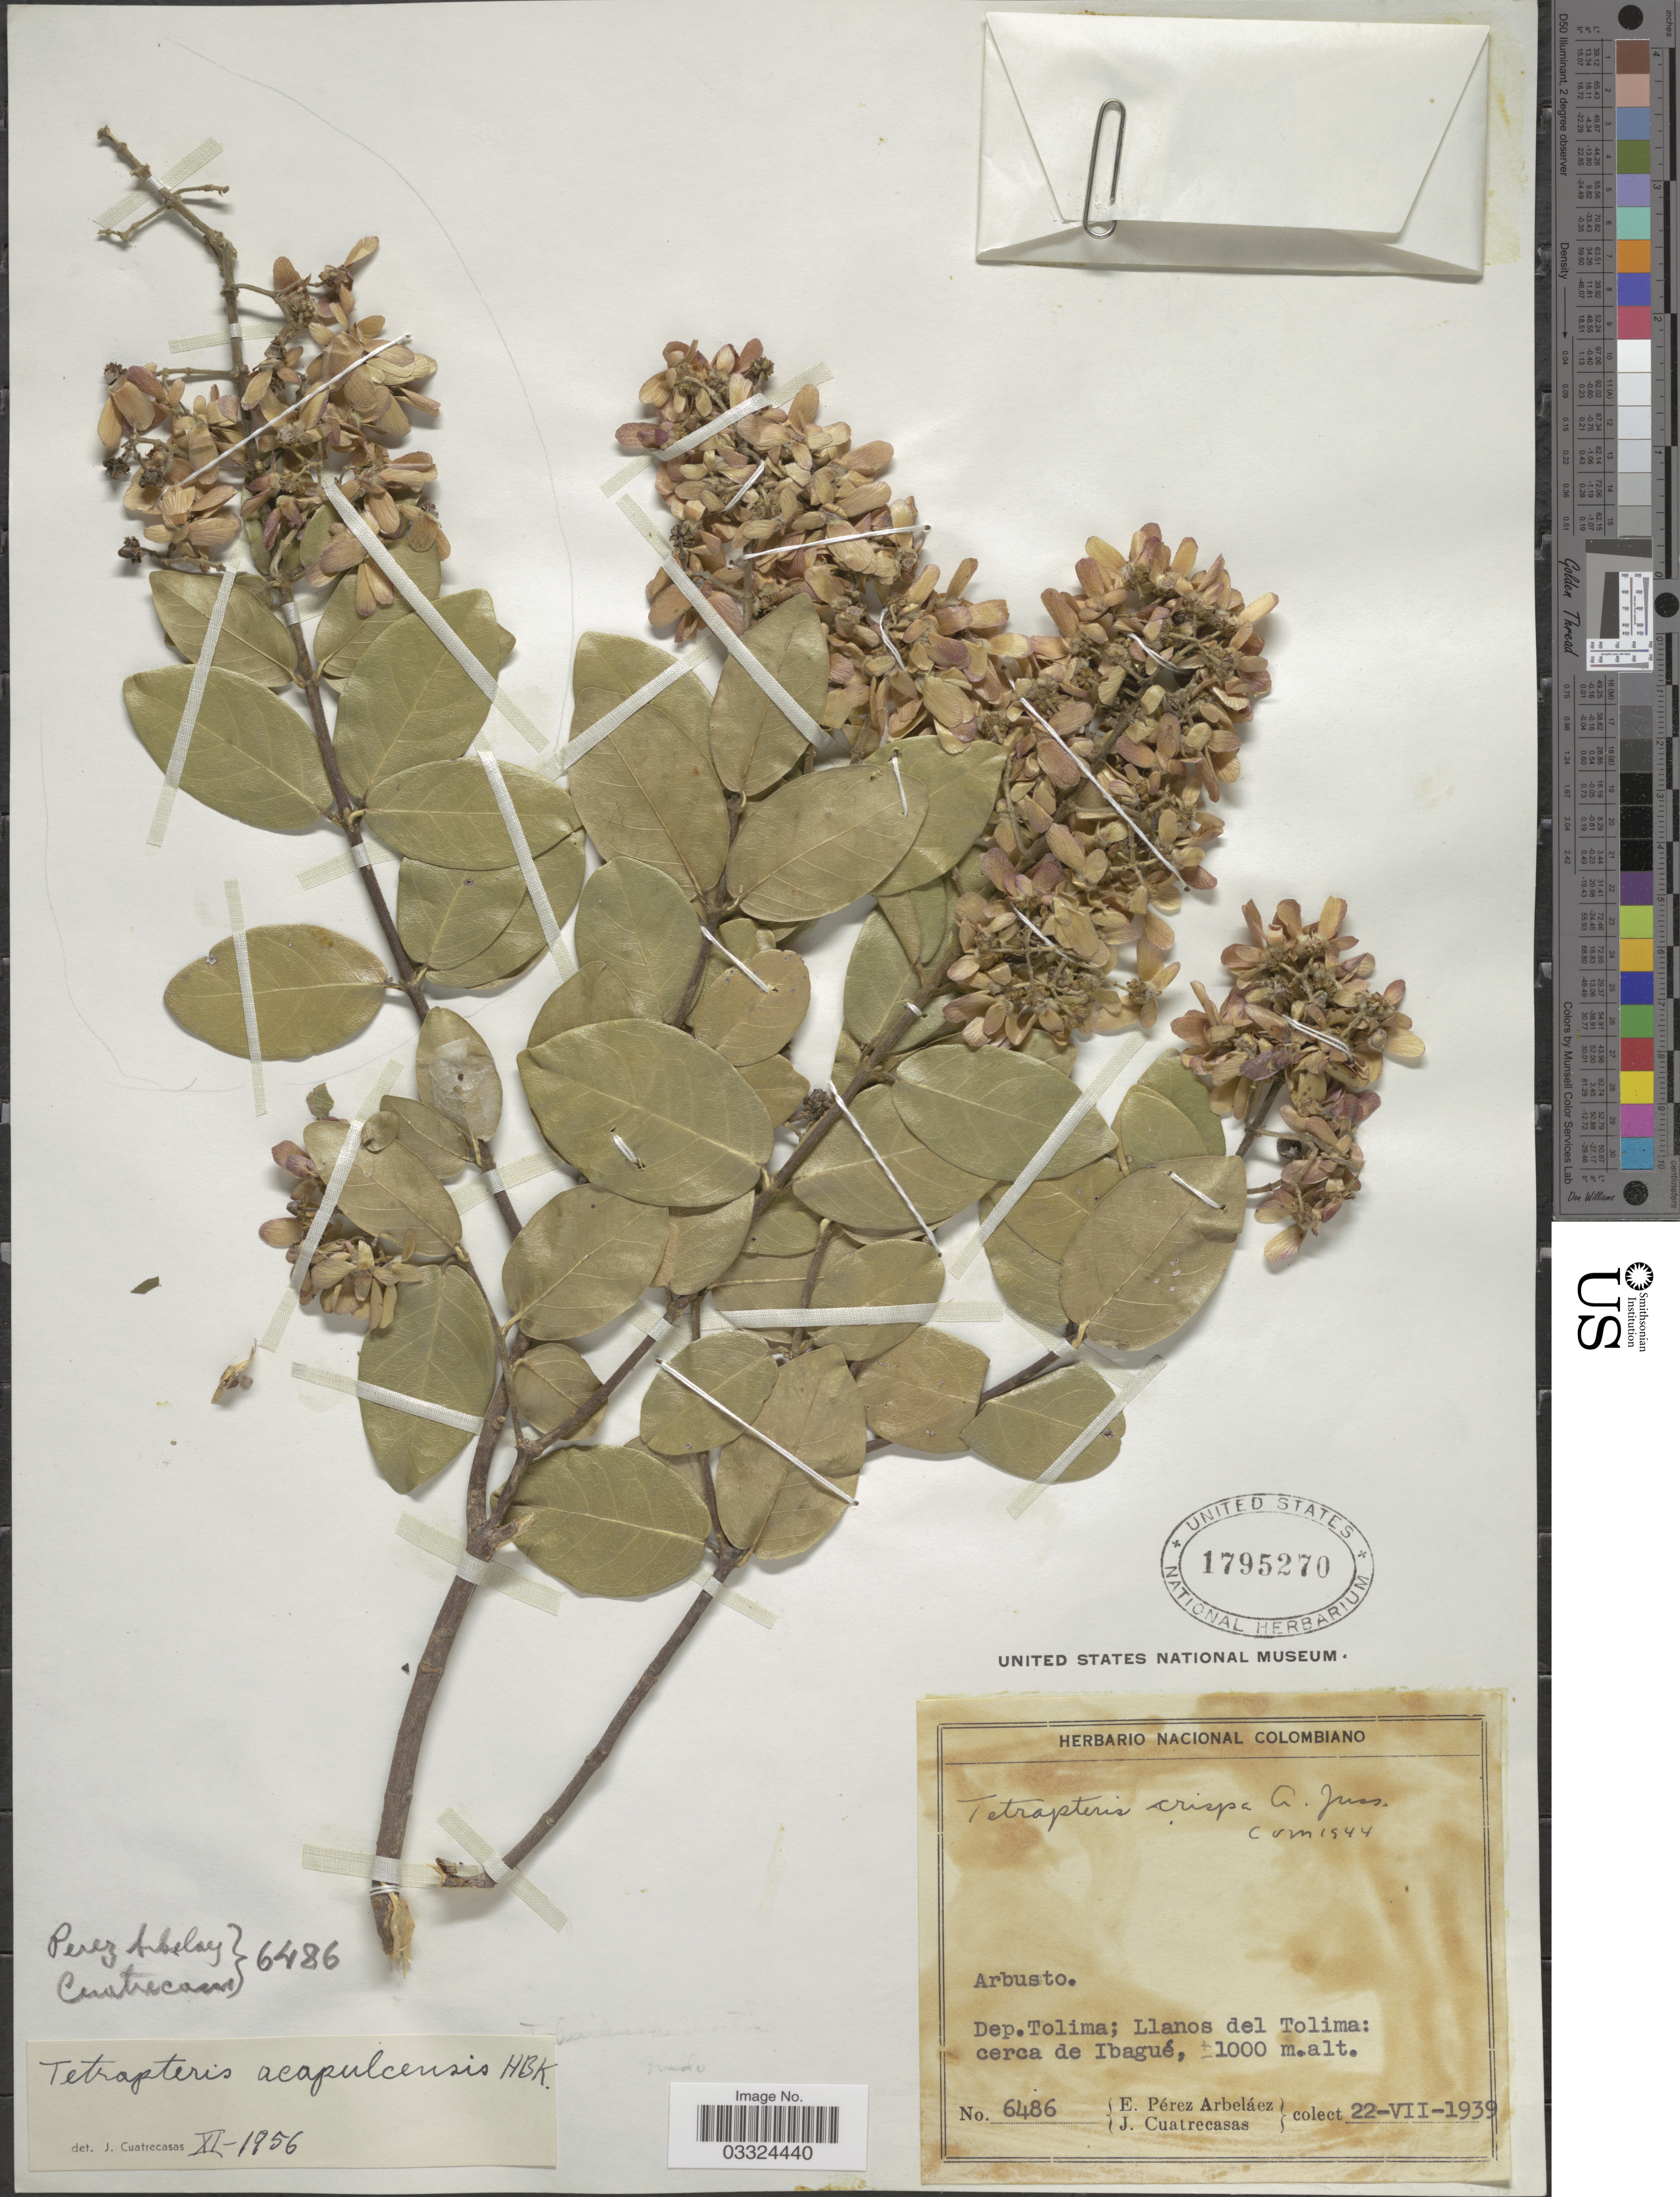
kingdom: Plantae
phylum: Tracheophyta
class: Magnoliopsida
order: Malpighiales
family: Malpighiaceae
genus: Tetrapterys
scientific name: Tetrapterys acapulcensis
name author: Kunth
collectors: E. Pérez Arbeláez & J. Cuatrecasas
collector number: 6486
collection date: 1939-07-22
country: Colombia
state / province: Tolima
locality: Dep. Tolima; Llanos del Tolima: cerca de Ibagué.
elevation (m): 1000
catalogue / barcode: US 1795270